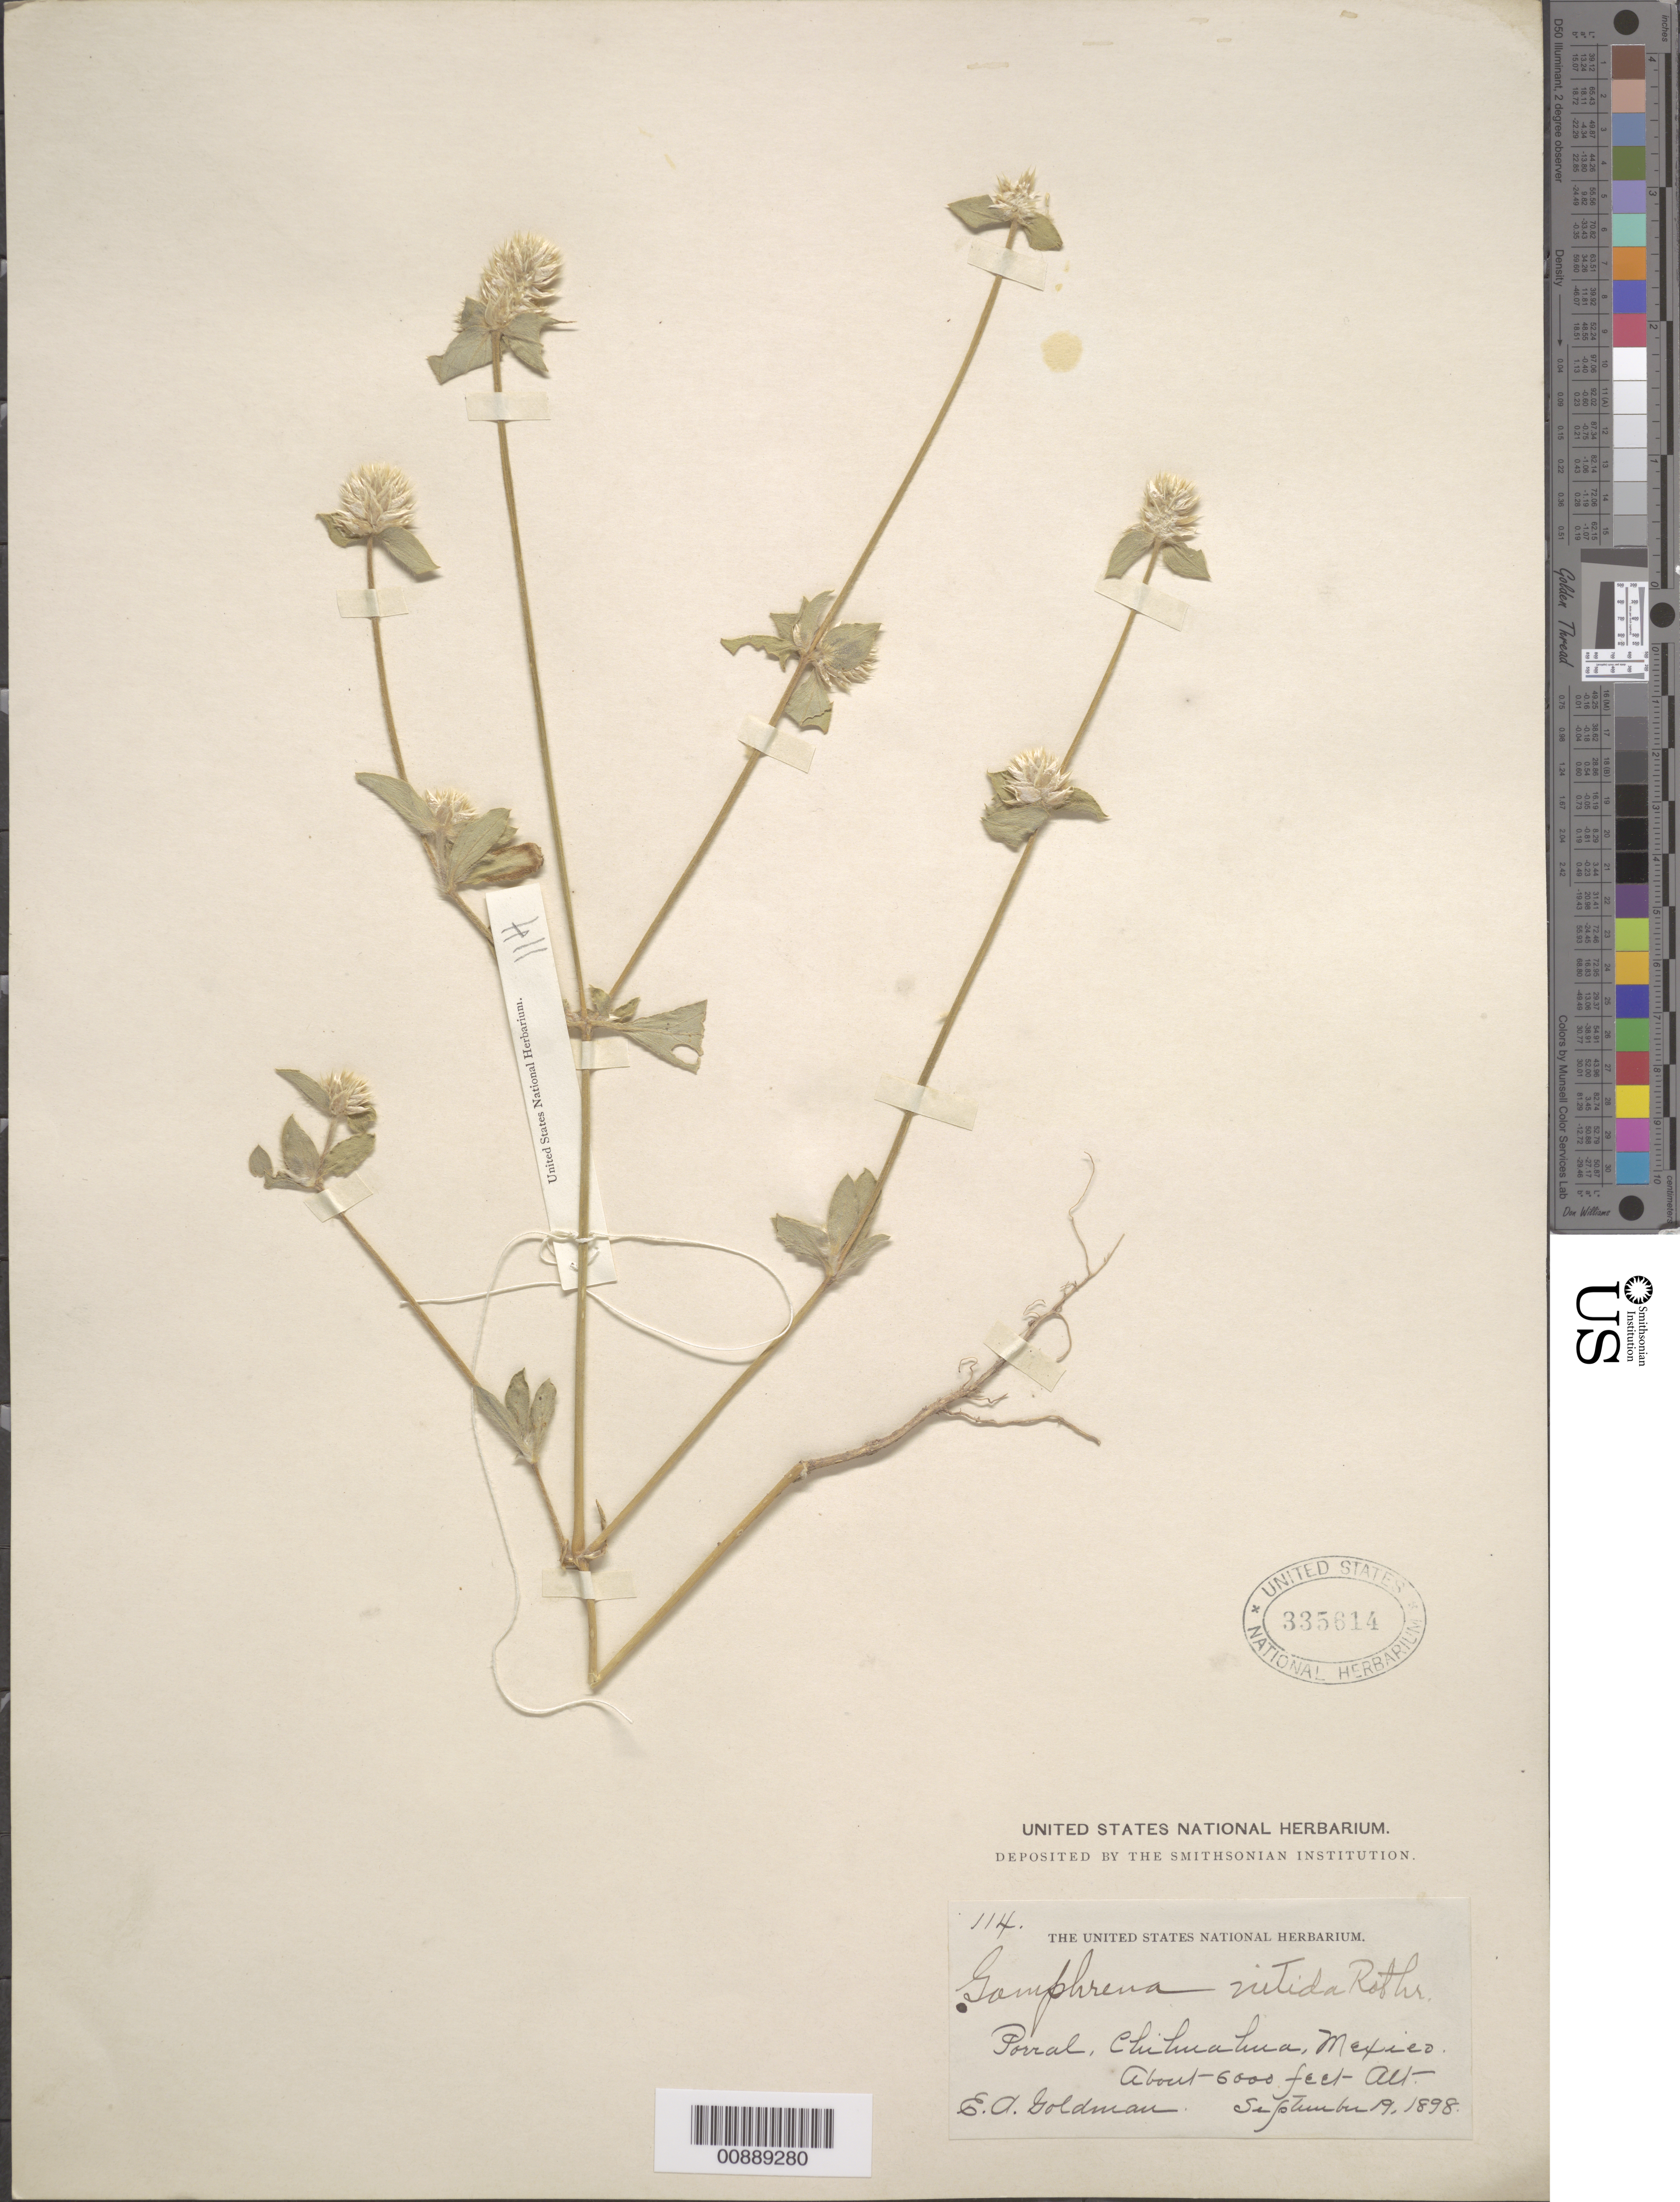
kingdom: Plantae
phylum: Tracheophyta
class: Magnoliopsida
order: Caryophyllales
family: Amaranthaceae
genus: Gomphrena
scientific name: Gomphrena nitida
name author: Rothr.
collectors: E. A. Goldman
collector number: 114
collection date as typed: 19 Sep 1898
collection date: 1898-09-19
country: Mexico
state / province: Chihuahua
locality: Parral, Chihuahua.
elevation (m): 1829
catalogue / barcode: US 335614